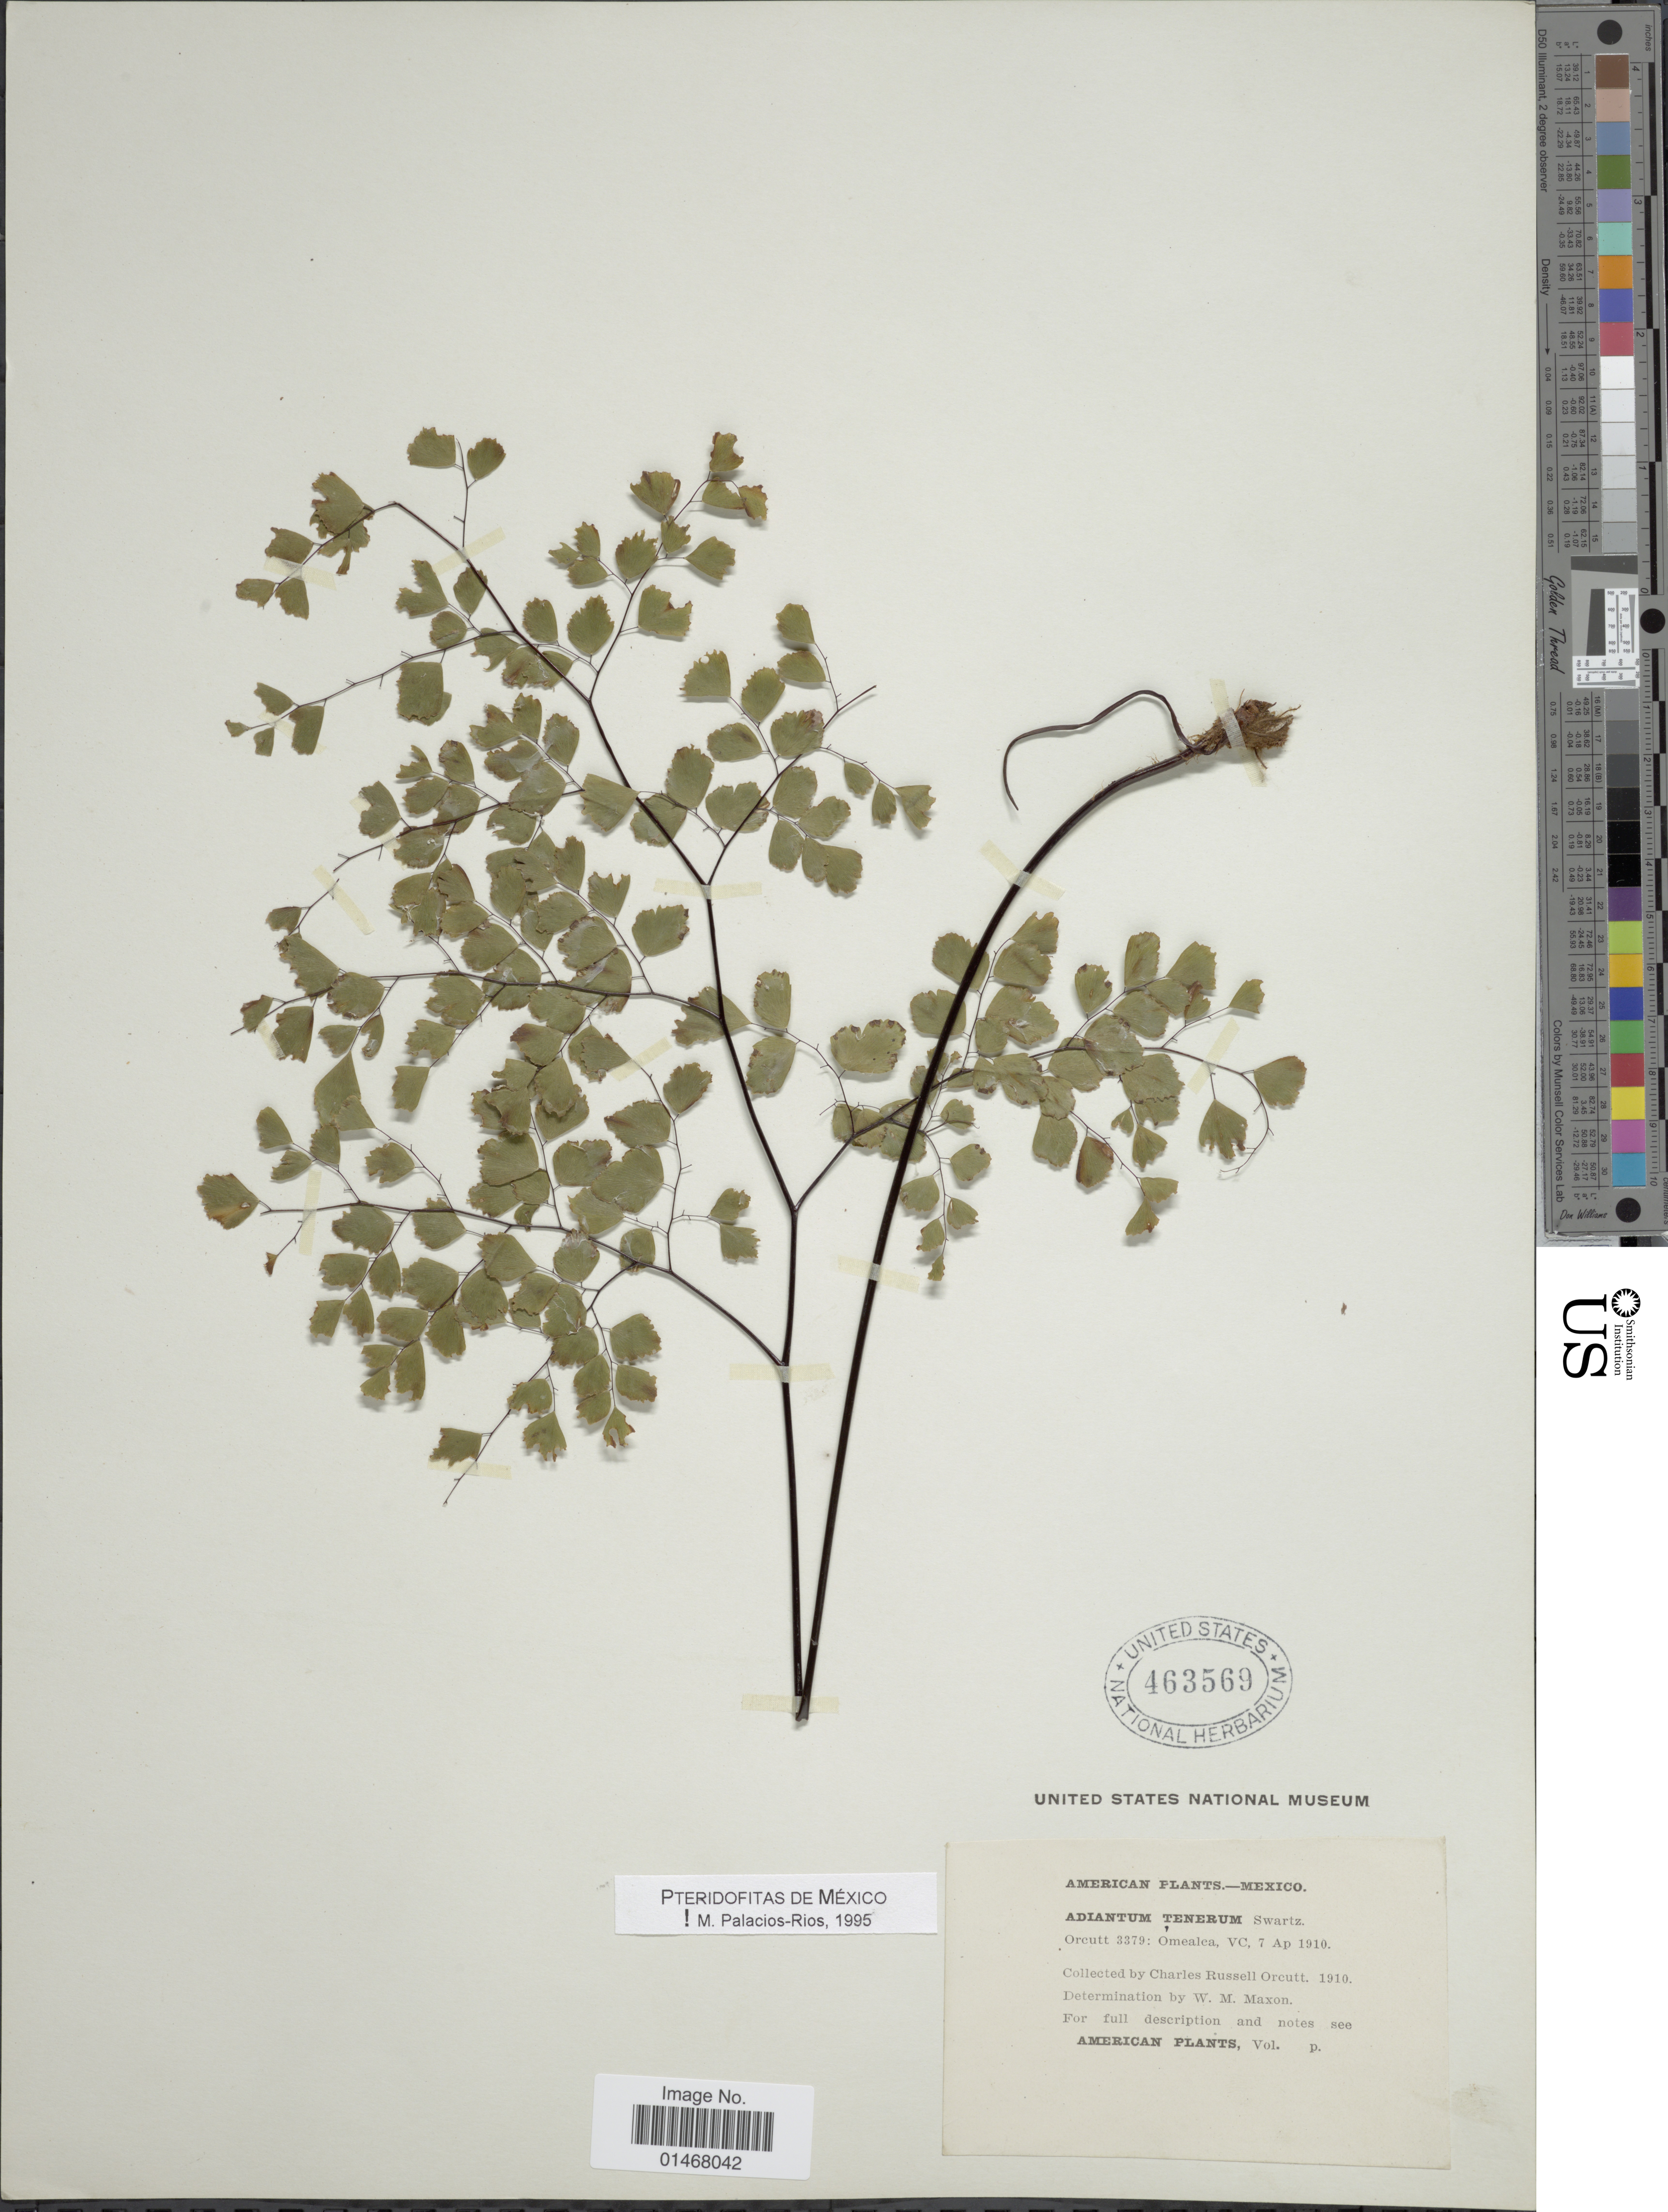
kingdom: Plantae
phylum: Tracheophyta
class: Polypodiopsida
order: Polypodiales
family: Pteridaceae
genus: Adiantum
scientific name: Adiantum tenerum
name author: Sw.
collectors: C. R. Orcutt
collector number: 3379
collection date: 1910-04-07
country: Mexico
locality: Omealea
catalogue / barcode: US 463569